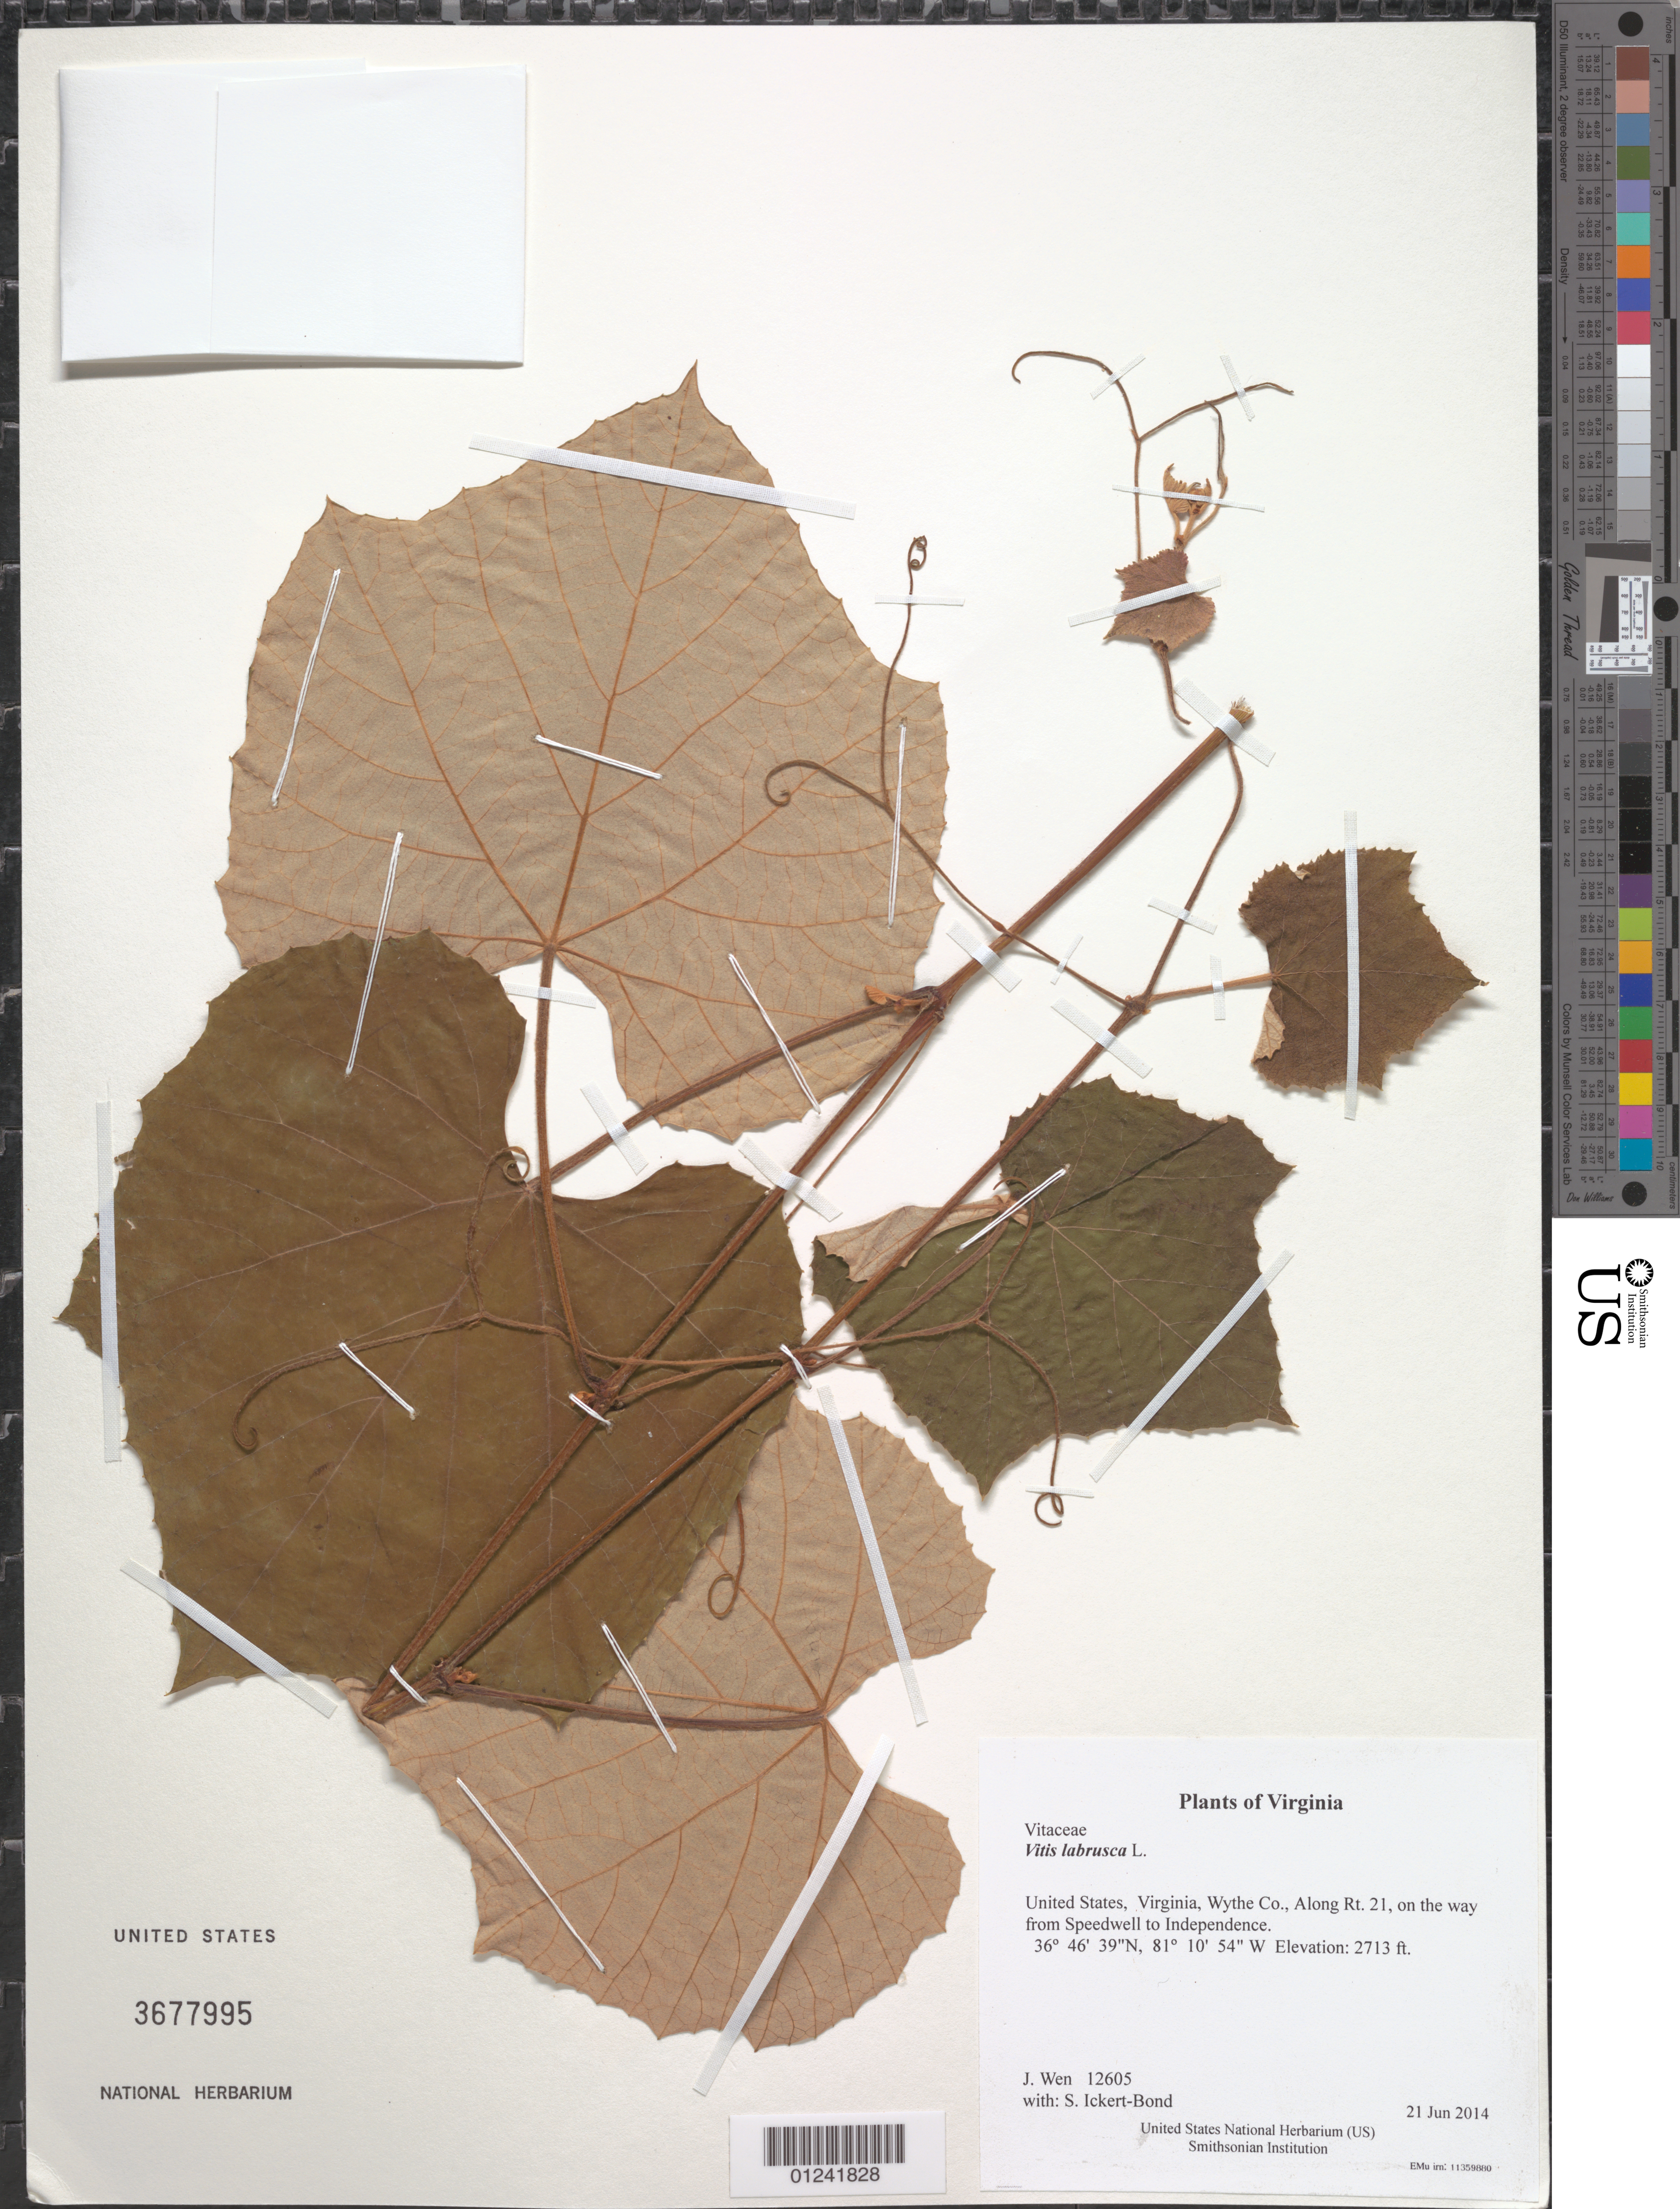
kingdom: Plantae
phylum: Tracheophyta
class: Magnoliopsida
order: Vitales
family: Vitaceae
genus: Vitis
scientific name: Vitis labrusca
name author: L.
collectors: J. Wen & S. Ickert-Bond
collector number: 12605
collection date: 2014-06-21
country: United States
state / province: Virginia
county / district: Wythe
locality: Along Rt. 21, on the way from Speedwell to Independence.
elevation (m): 827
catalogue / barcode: US 3677995